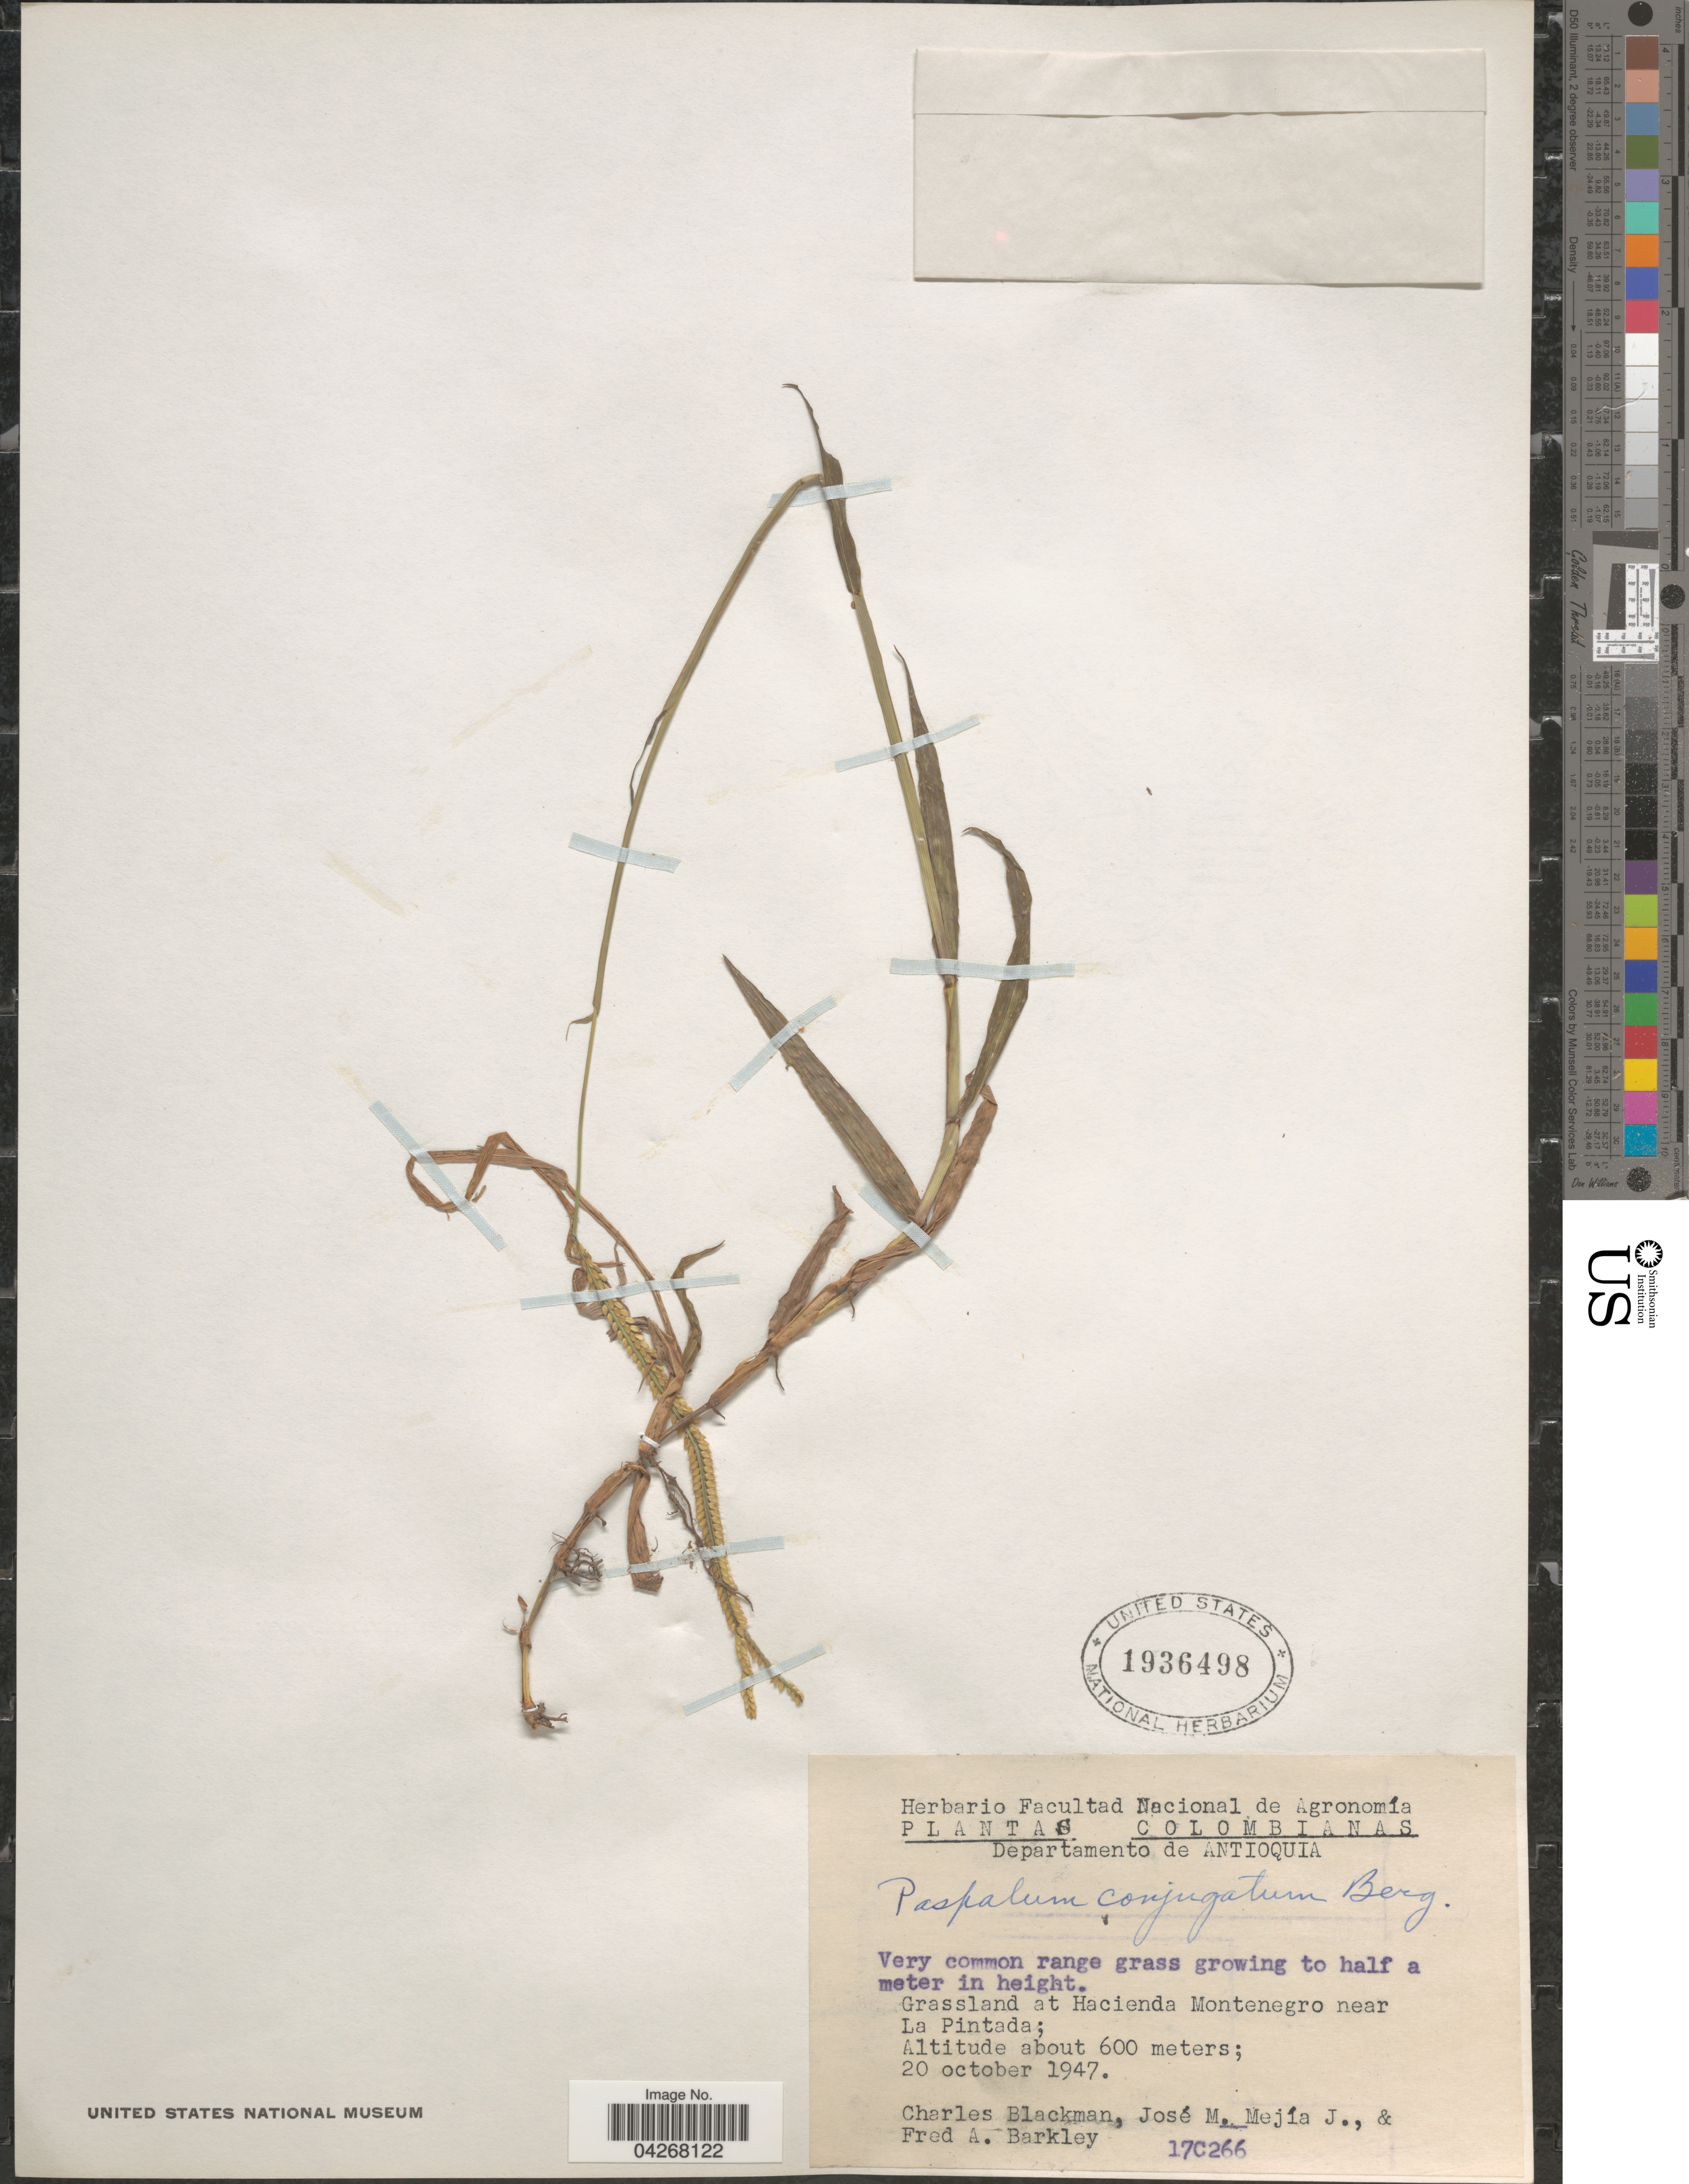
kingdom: Plantae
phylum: Tracheophyta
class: Liliopsida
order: Poales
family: Poaceae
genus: Paspalum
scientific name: Paspalum conjugatum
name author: P.J. Bergius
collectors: C. Blackman, J. M. Mejia Jaramillo & F. A. Barkley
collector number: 17C266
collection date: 1947-10-20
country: Colombia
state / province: Antioquia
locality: Departamento de Antioquia. Grassland at Hacienda Montenegro near La Pintada.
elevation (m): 600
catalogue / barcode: US 1936498